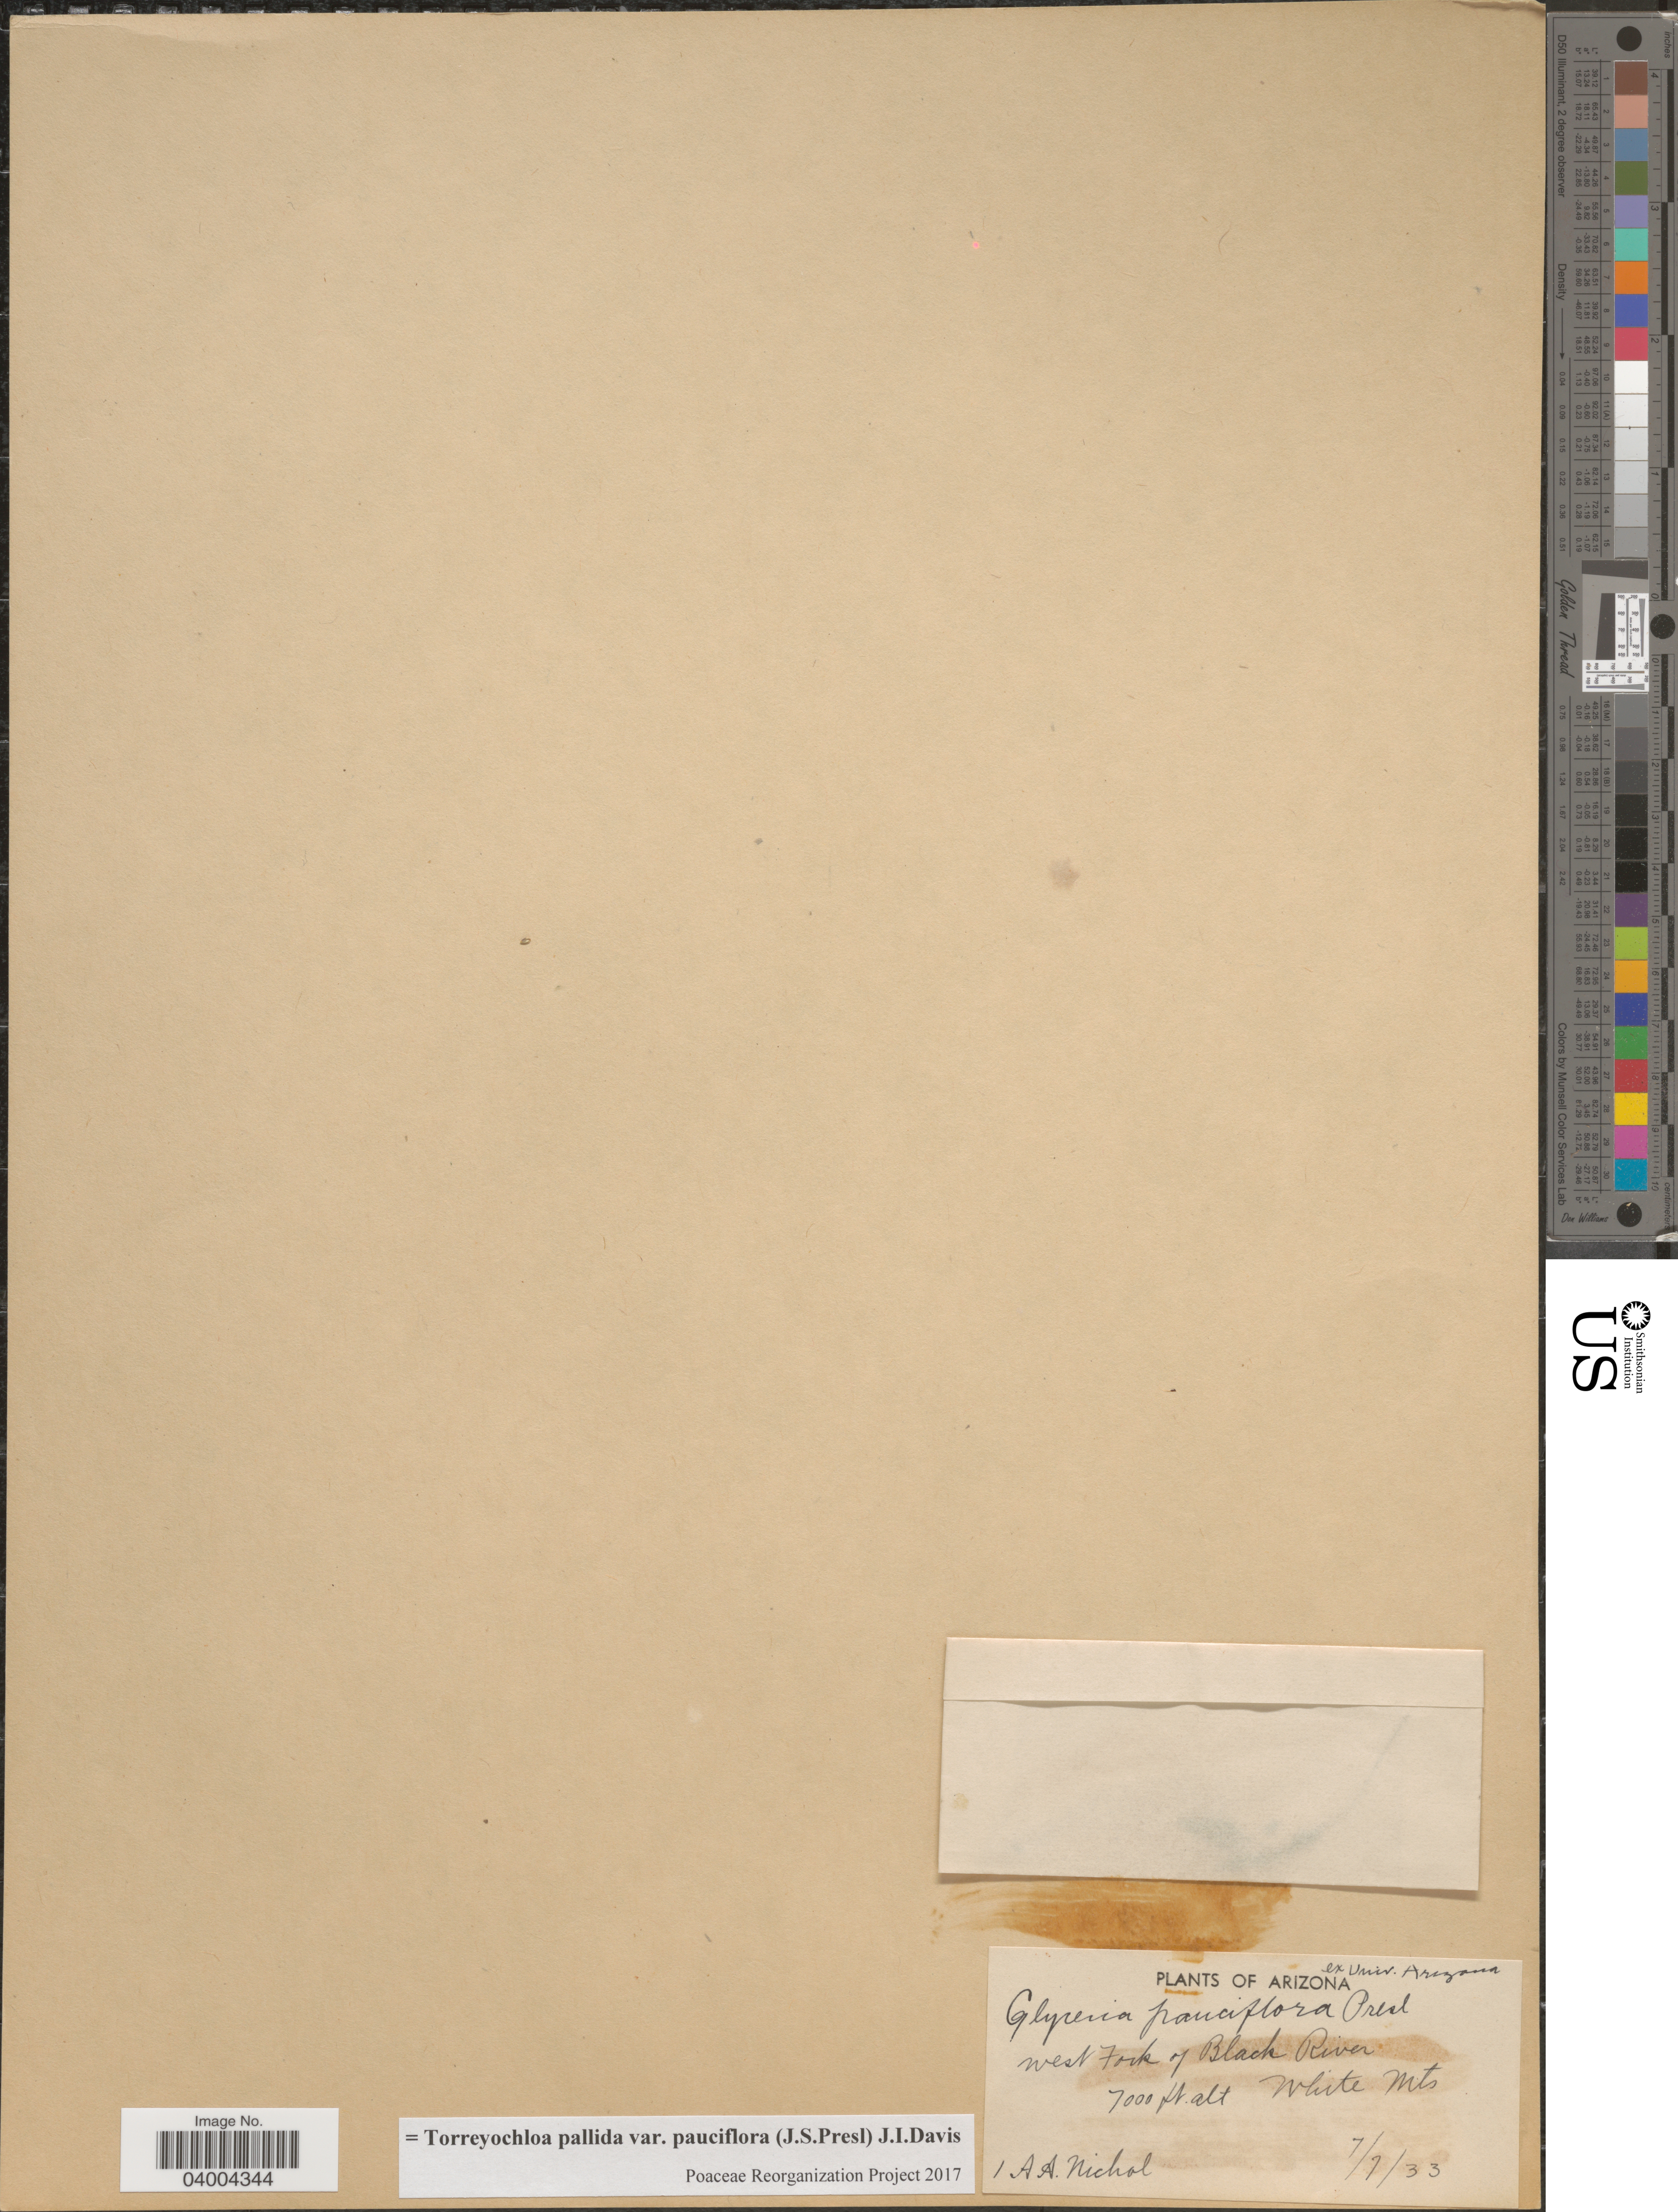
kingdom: Plantae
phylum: Tracheophyta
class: Liliopsida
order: Poales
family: Poaceae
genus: Torreyochloa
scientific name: Torreyochloa pallida var. pauciflora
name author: (J. Presl) J.I. Davis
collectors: A. Nichol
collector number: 1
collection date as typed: Transcribed d/m/y: 7/7/33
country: United States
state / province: Arizona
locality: West Fork of Black River. White Mts.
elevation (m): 2134